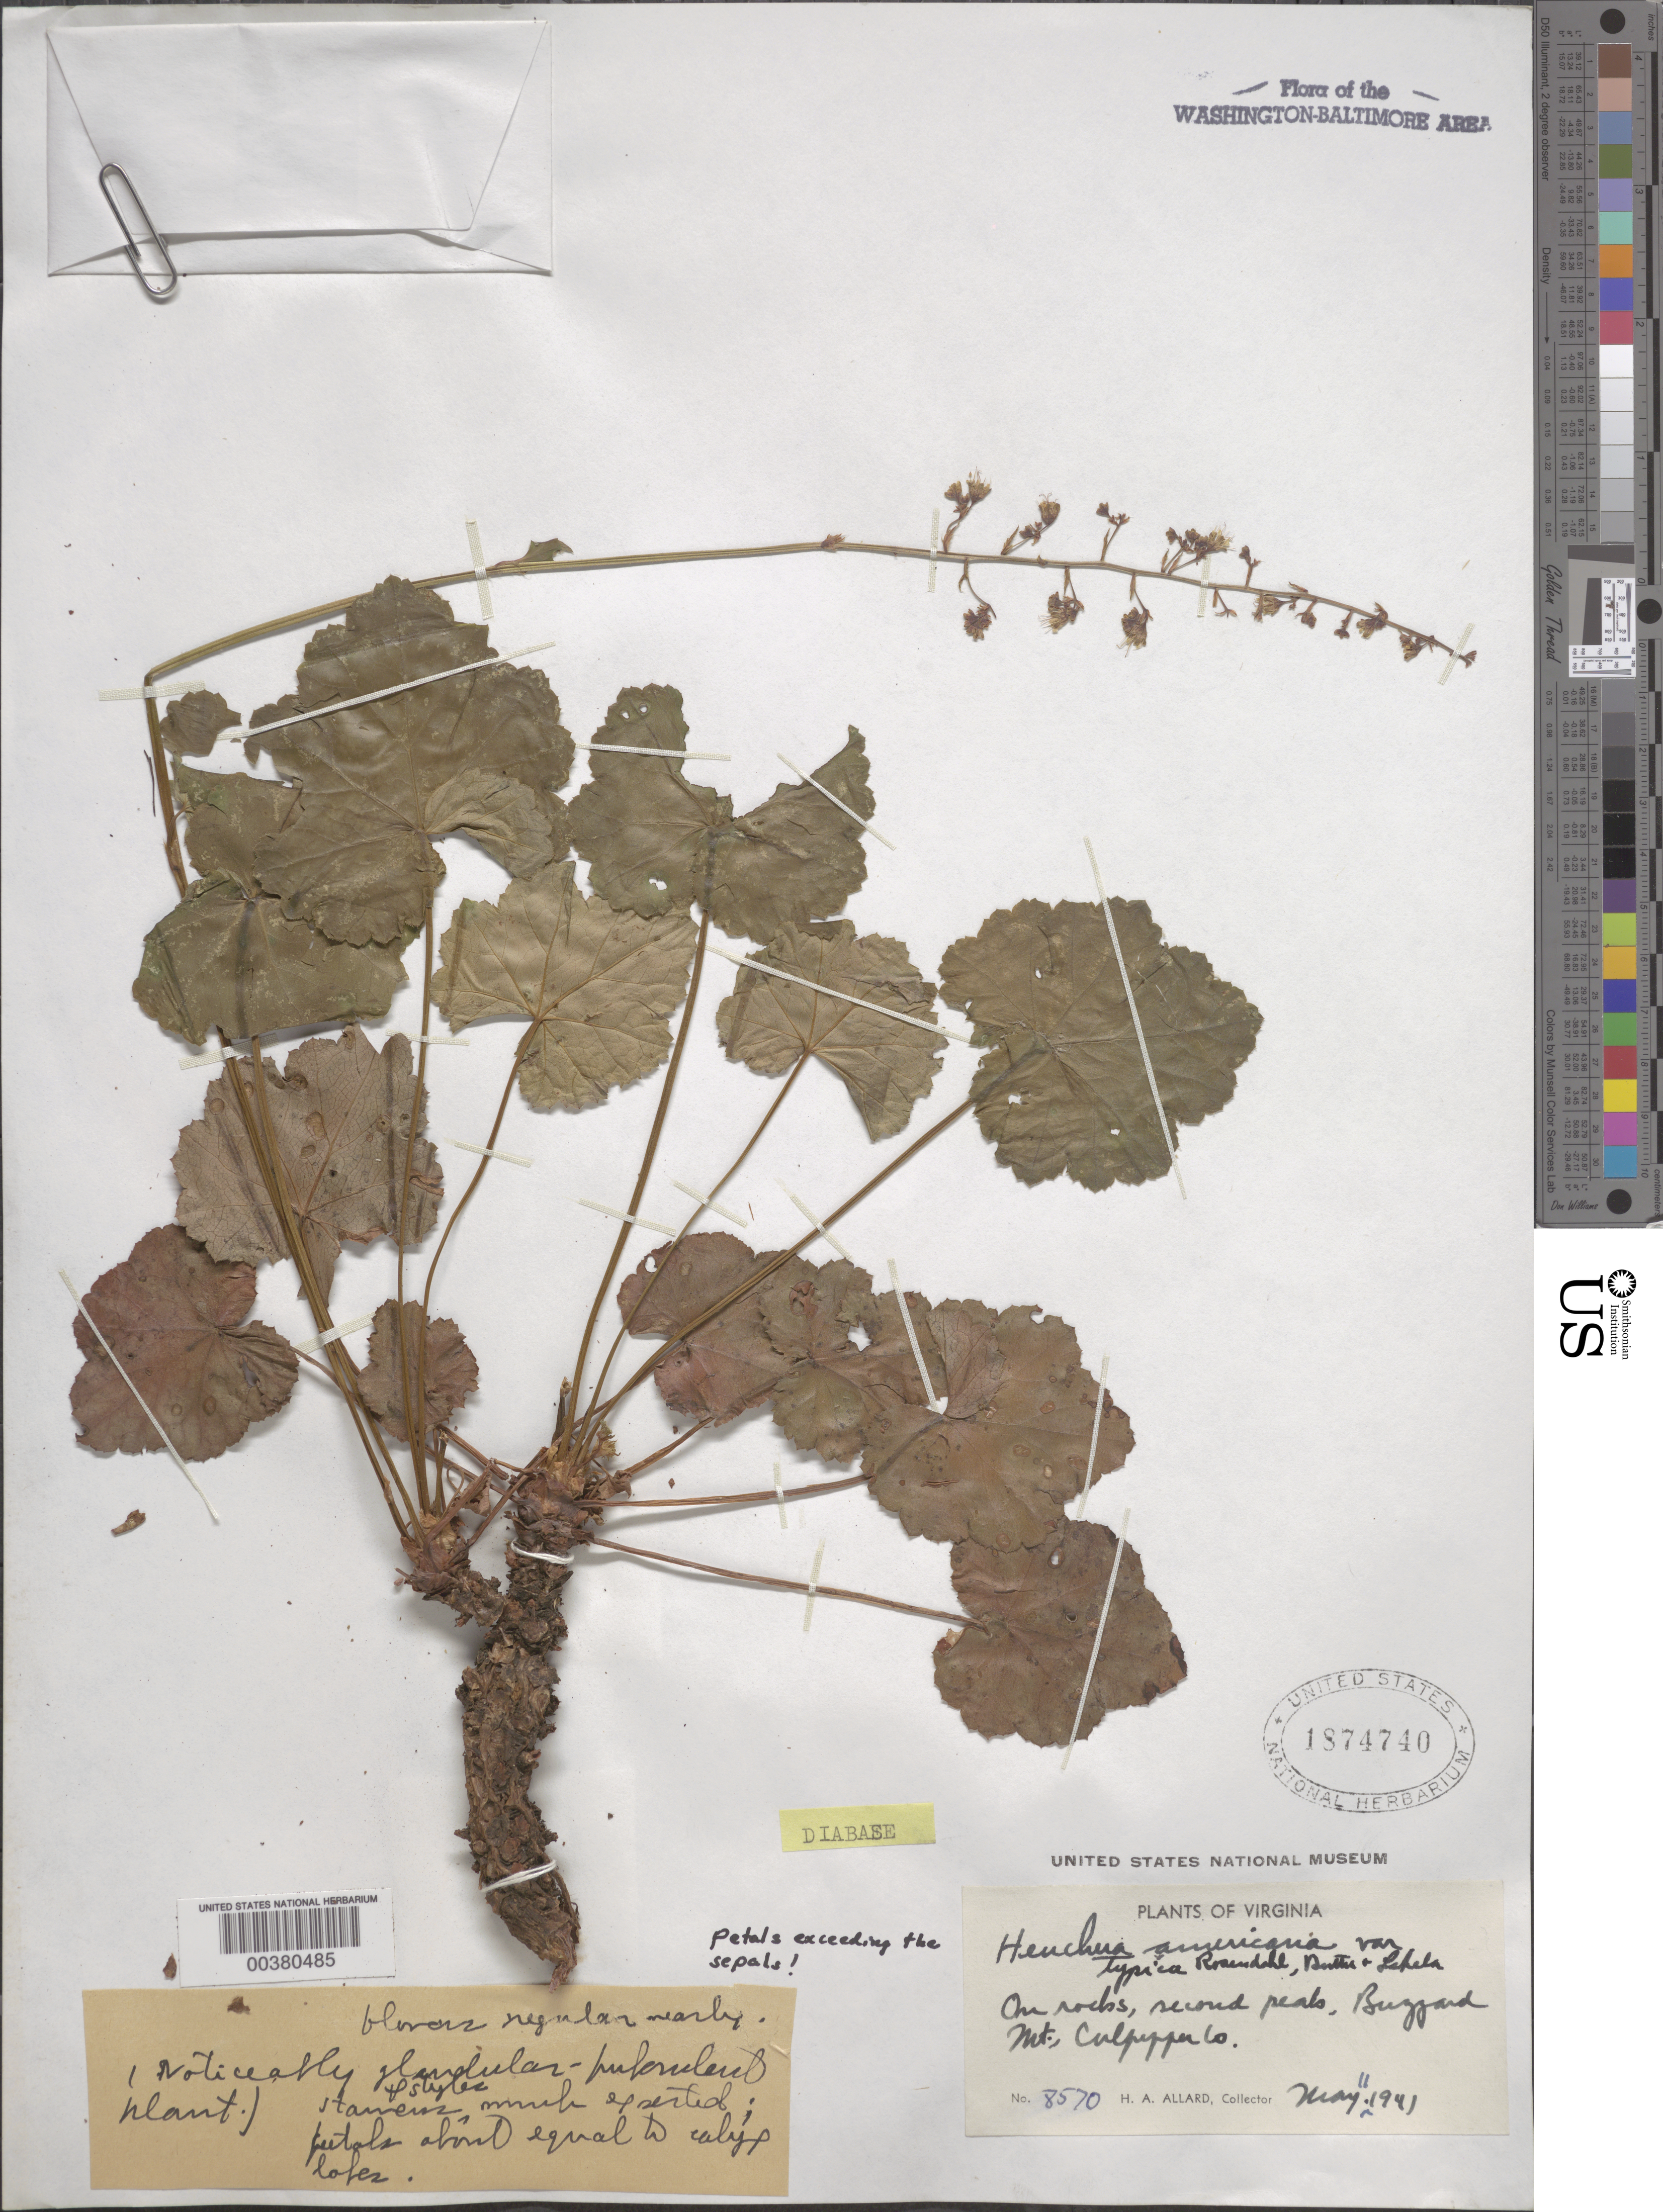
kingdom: Plantae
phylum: Tracheophyta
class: Magnoliopsida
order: Saxifragales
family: Saxifragaceae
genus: Heuchera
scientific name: Heuchera americana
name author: L.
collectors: H. A. Allard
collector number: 8570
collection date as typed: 11 May 1941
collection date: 1941-05-11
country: United States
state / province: Virginia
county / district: Culpeper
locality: Buzzard Mountain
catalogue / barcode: US 1874740